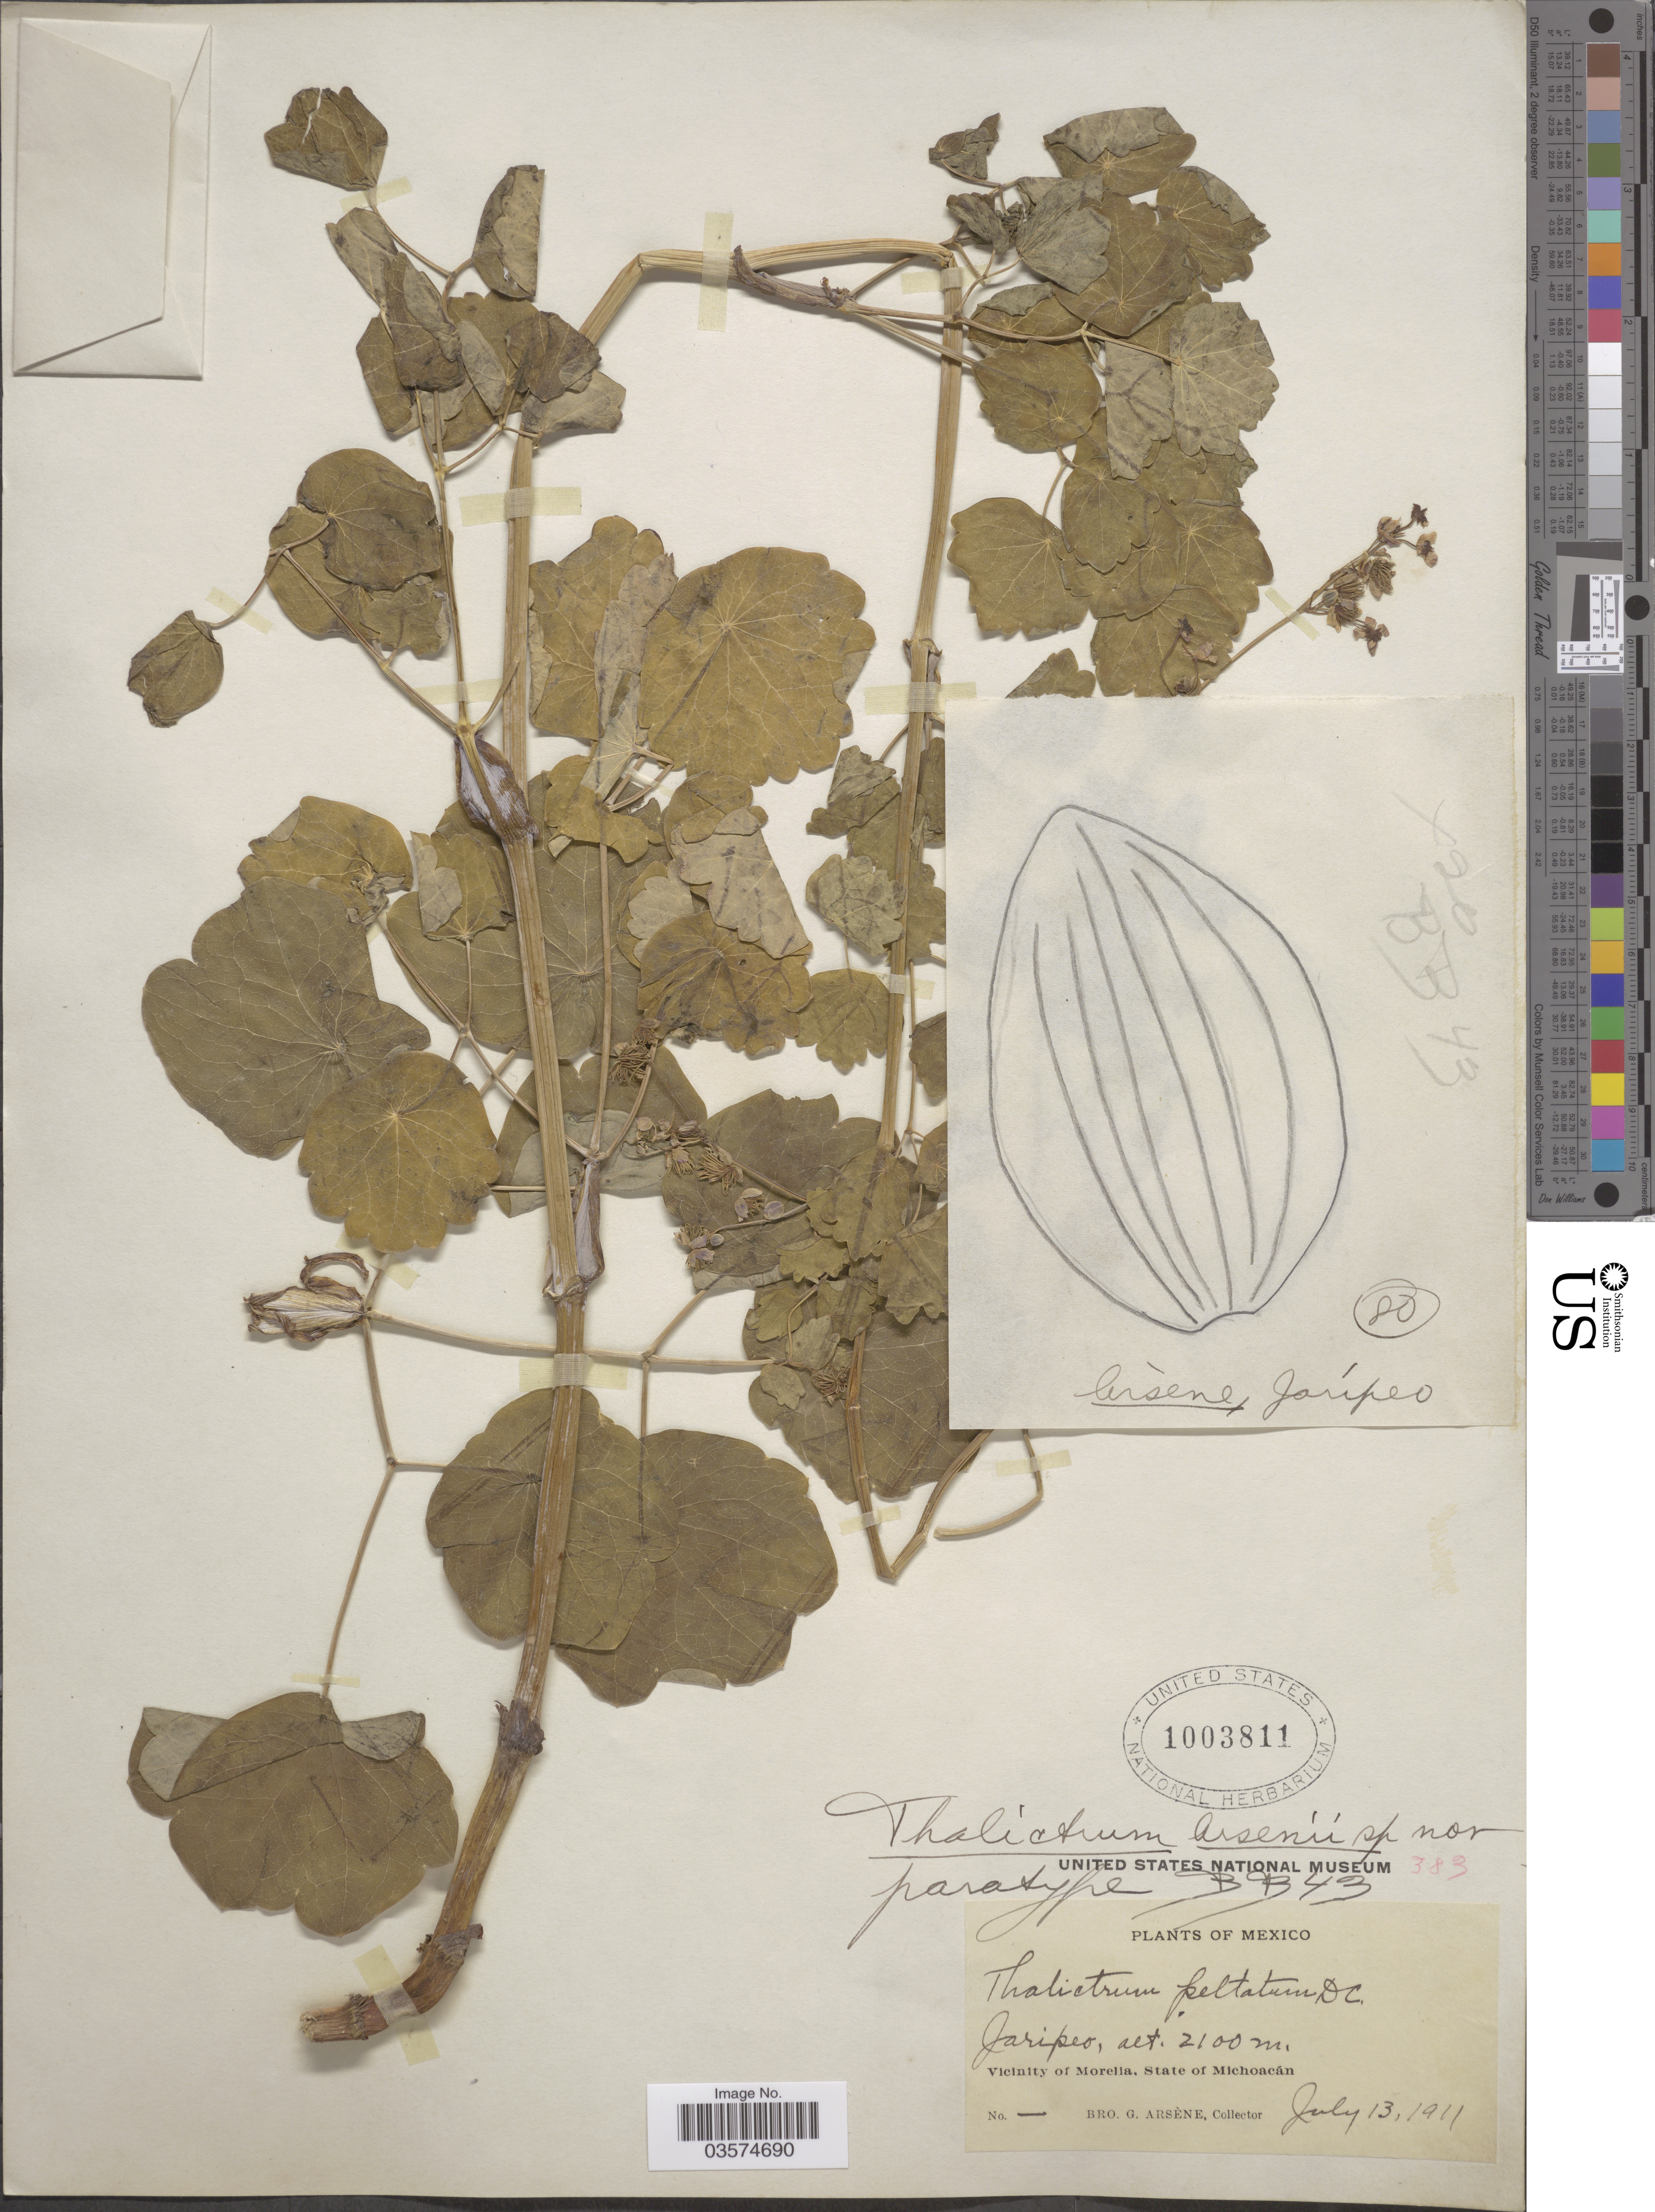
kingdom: Plantae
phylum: Tracheophyta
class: Magnoliopsida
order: Ranunculales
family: Ranunculaceae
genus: Thalictrum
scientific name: Thalictrum arsenii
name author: B. Boivin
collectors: Bro. G. Arsène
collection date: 1911-07-13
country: Mexico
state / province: Michoacán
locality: Jaripeo. Vicinity of Morelia.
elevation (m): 2100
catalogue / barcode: US 1003811